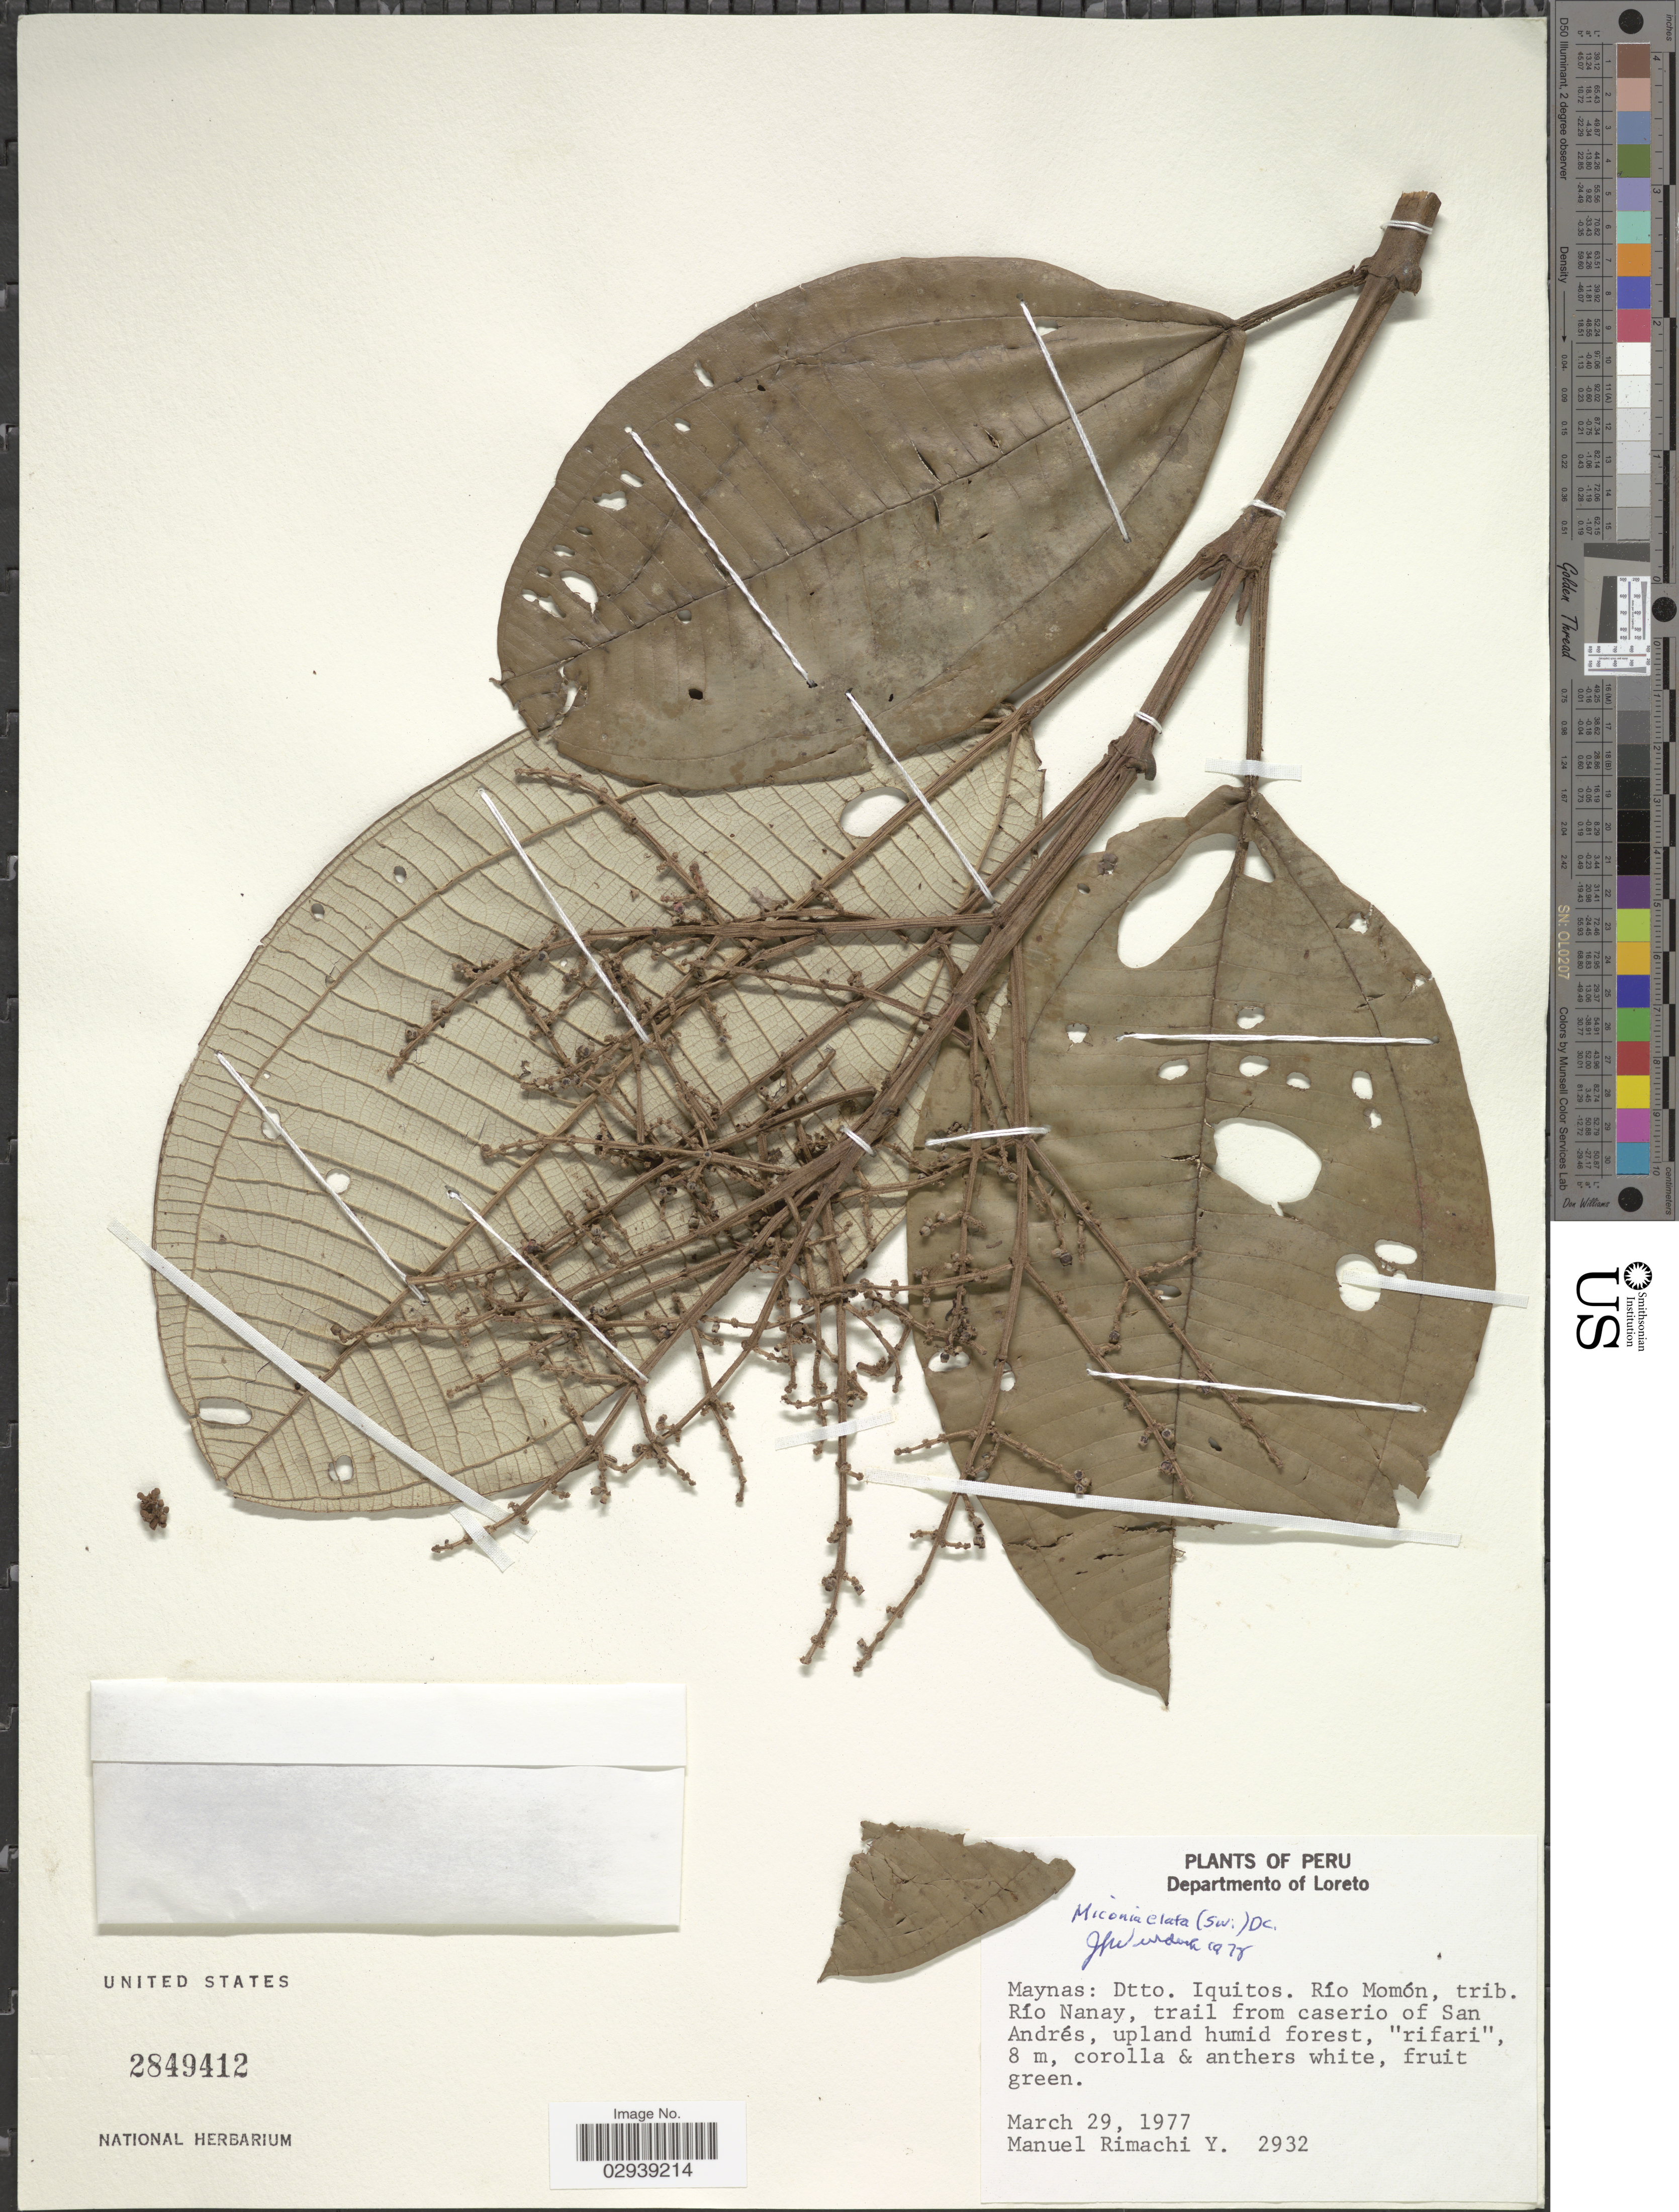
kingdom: Plantae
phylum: Tracheophyta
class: Magnoliopsida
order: Myrtales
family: Melastomataceae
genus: Miconia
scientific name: Miconia elata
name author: (Sw.) DC.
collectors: M. Rimachi Y.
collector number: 2932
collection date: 1977-03-29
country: Peru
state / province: Loreto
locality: Departmento of Loreto. Maynas: Dtto. Iquitos. Río Momón, trib. Río Nanay, trail from caserio of San Andrés.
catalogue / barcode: US 2849412